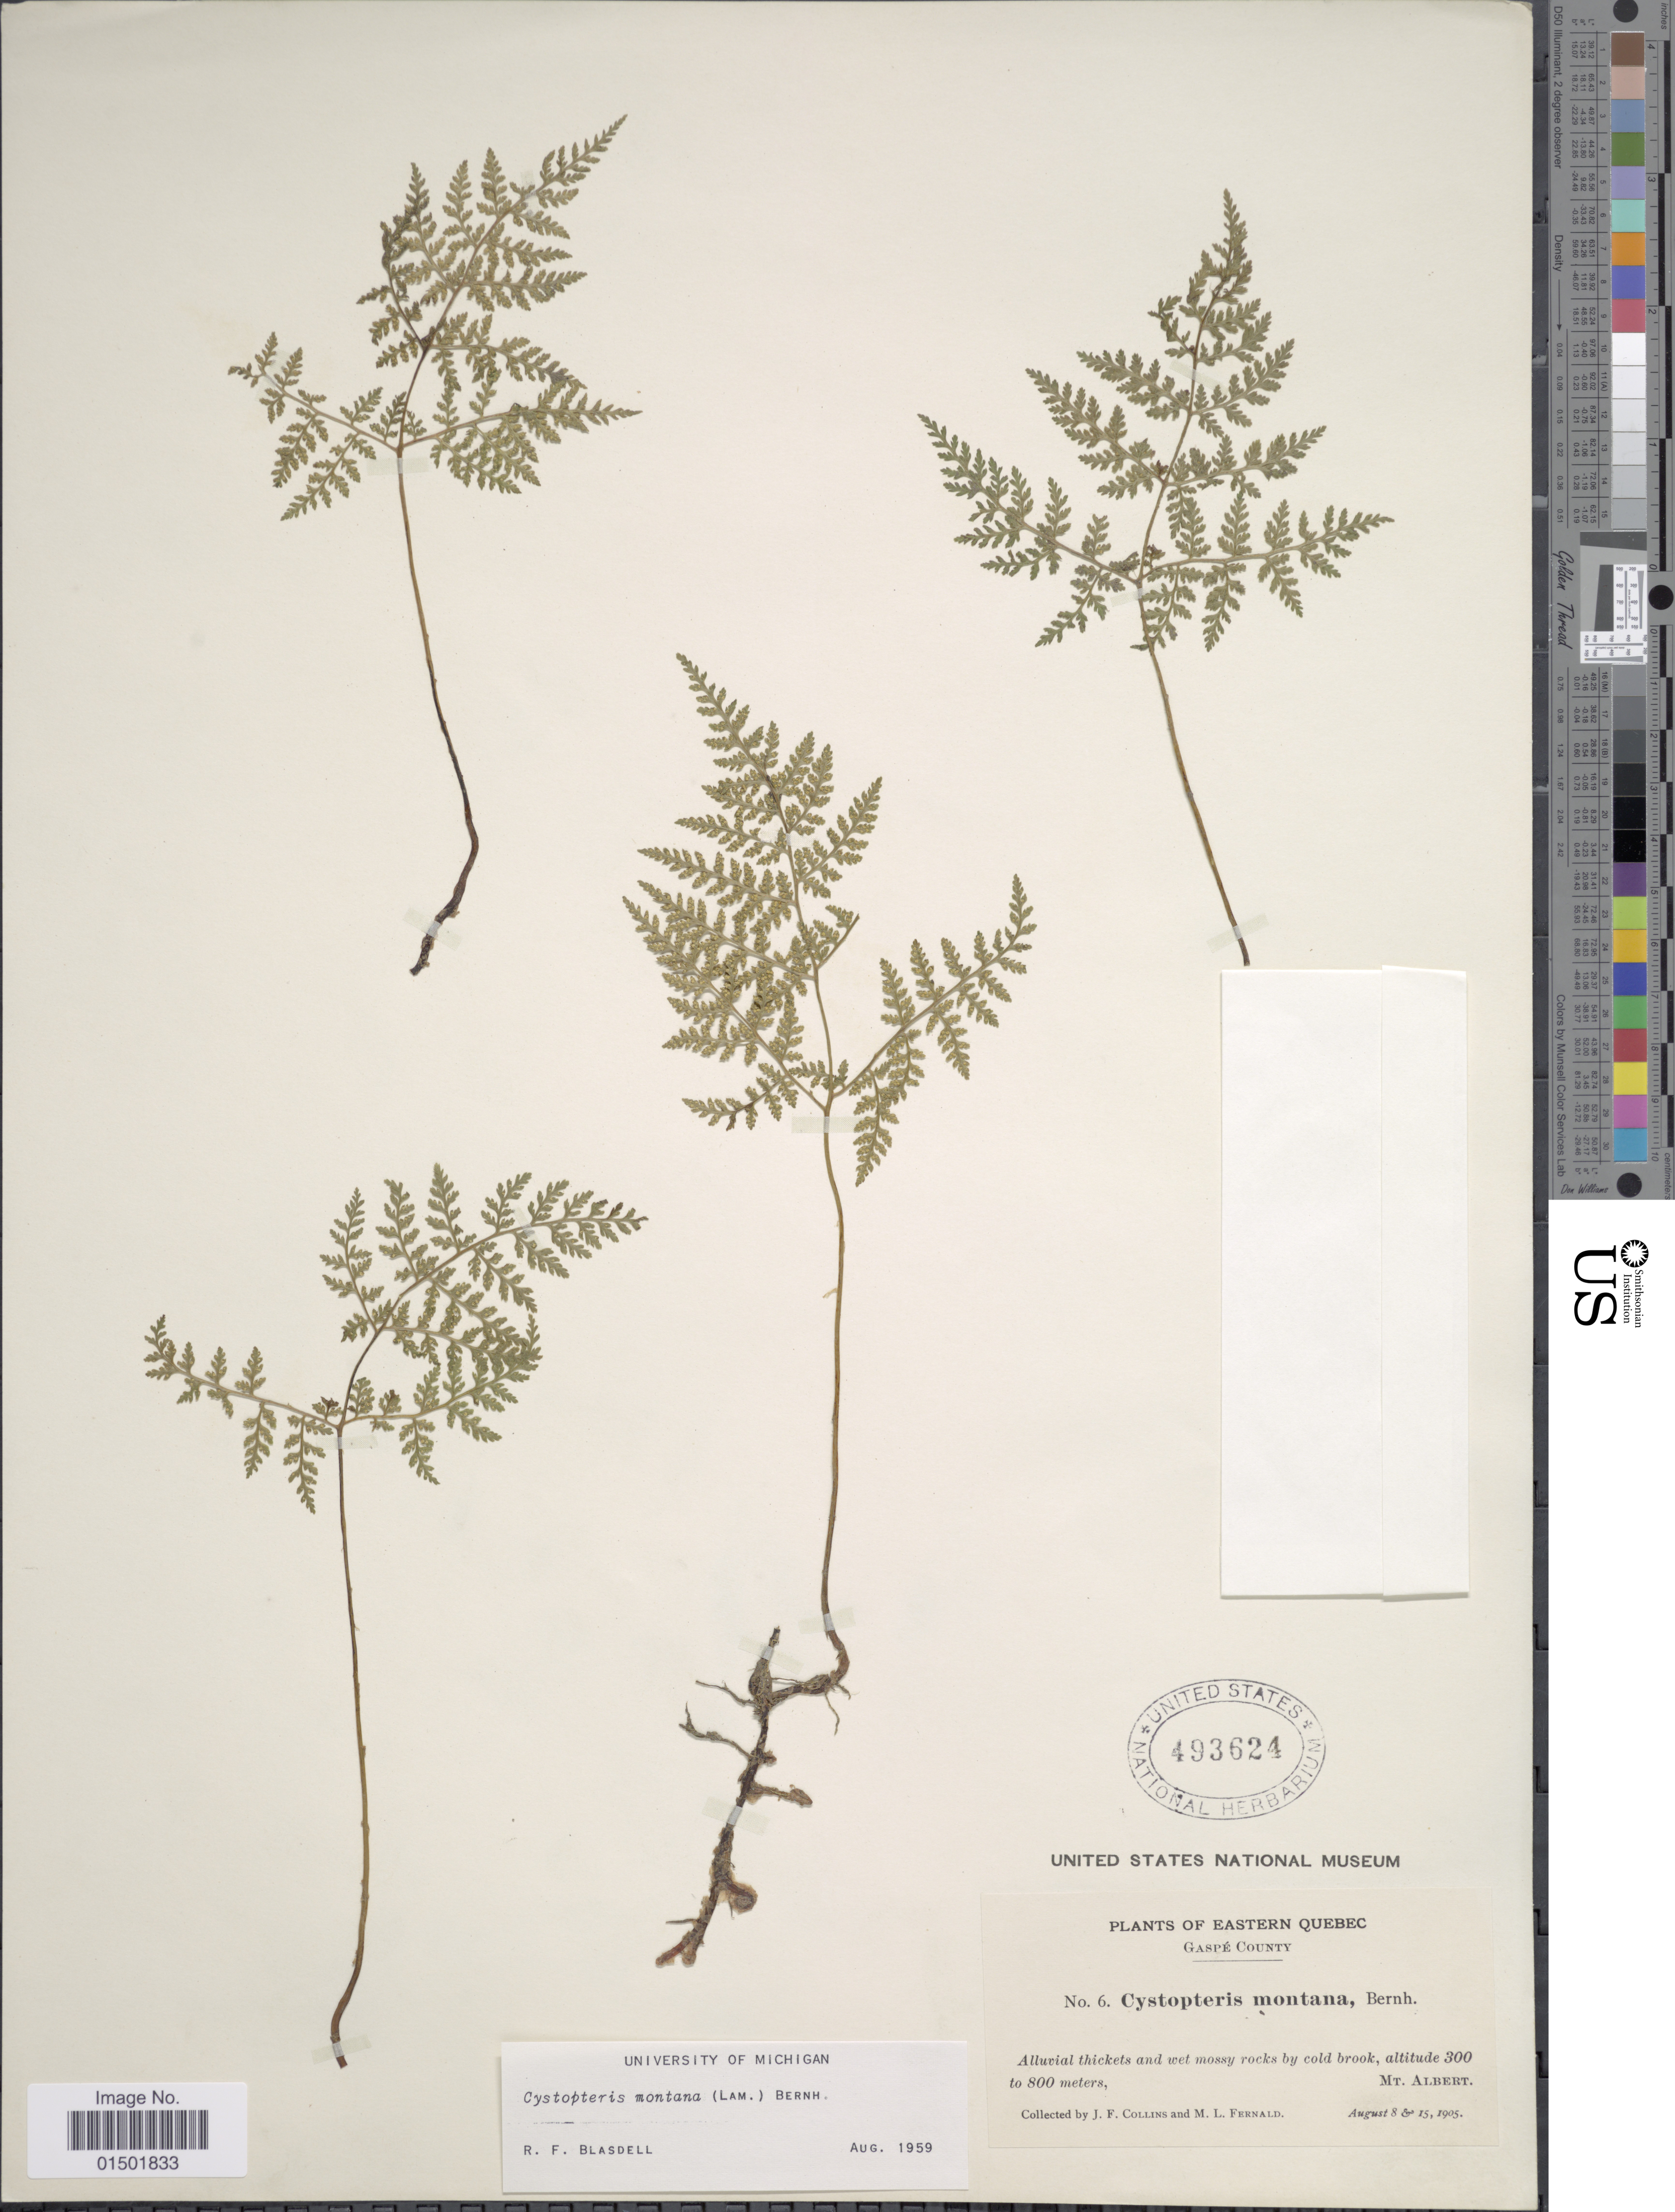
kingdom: Plantae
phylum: Tracheophyta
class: Polypodiopsida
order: Polypodiales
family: Cystopteridaceae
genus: Cystopteris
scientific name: Cystopteris montana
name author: (Lam.) Desv.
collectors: J. Collins & M. L. Fernald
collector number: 6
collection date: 1905-08-08/1905-08-15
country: Canada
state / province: Quebec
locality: Eastern Quebec. Gaspe County. Mt. Albert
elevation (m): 300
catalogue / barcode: US 493624